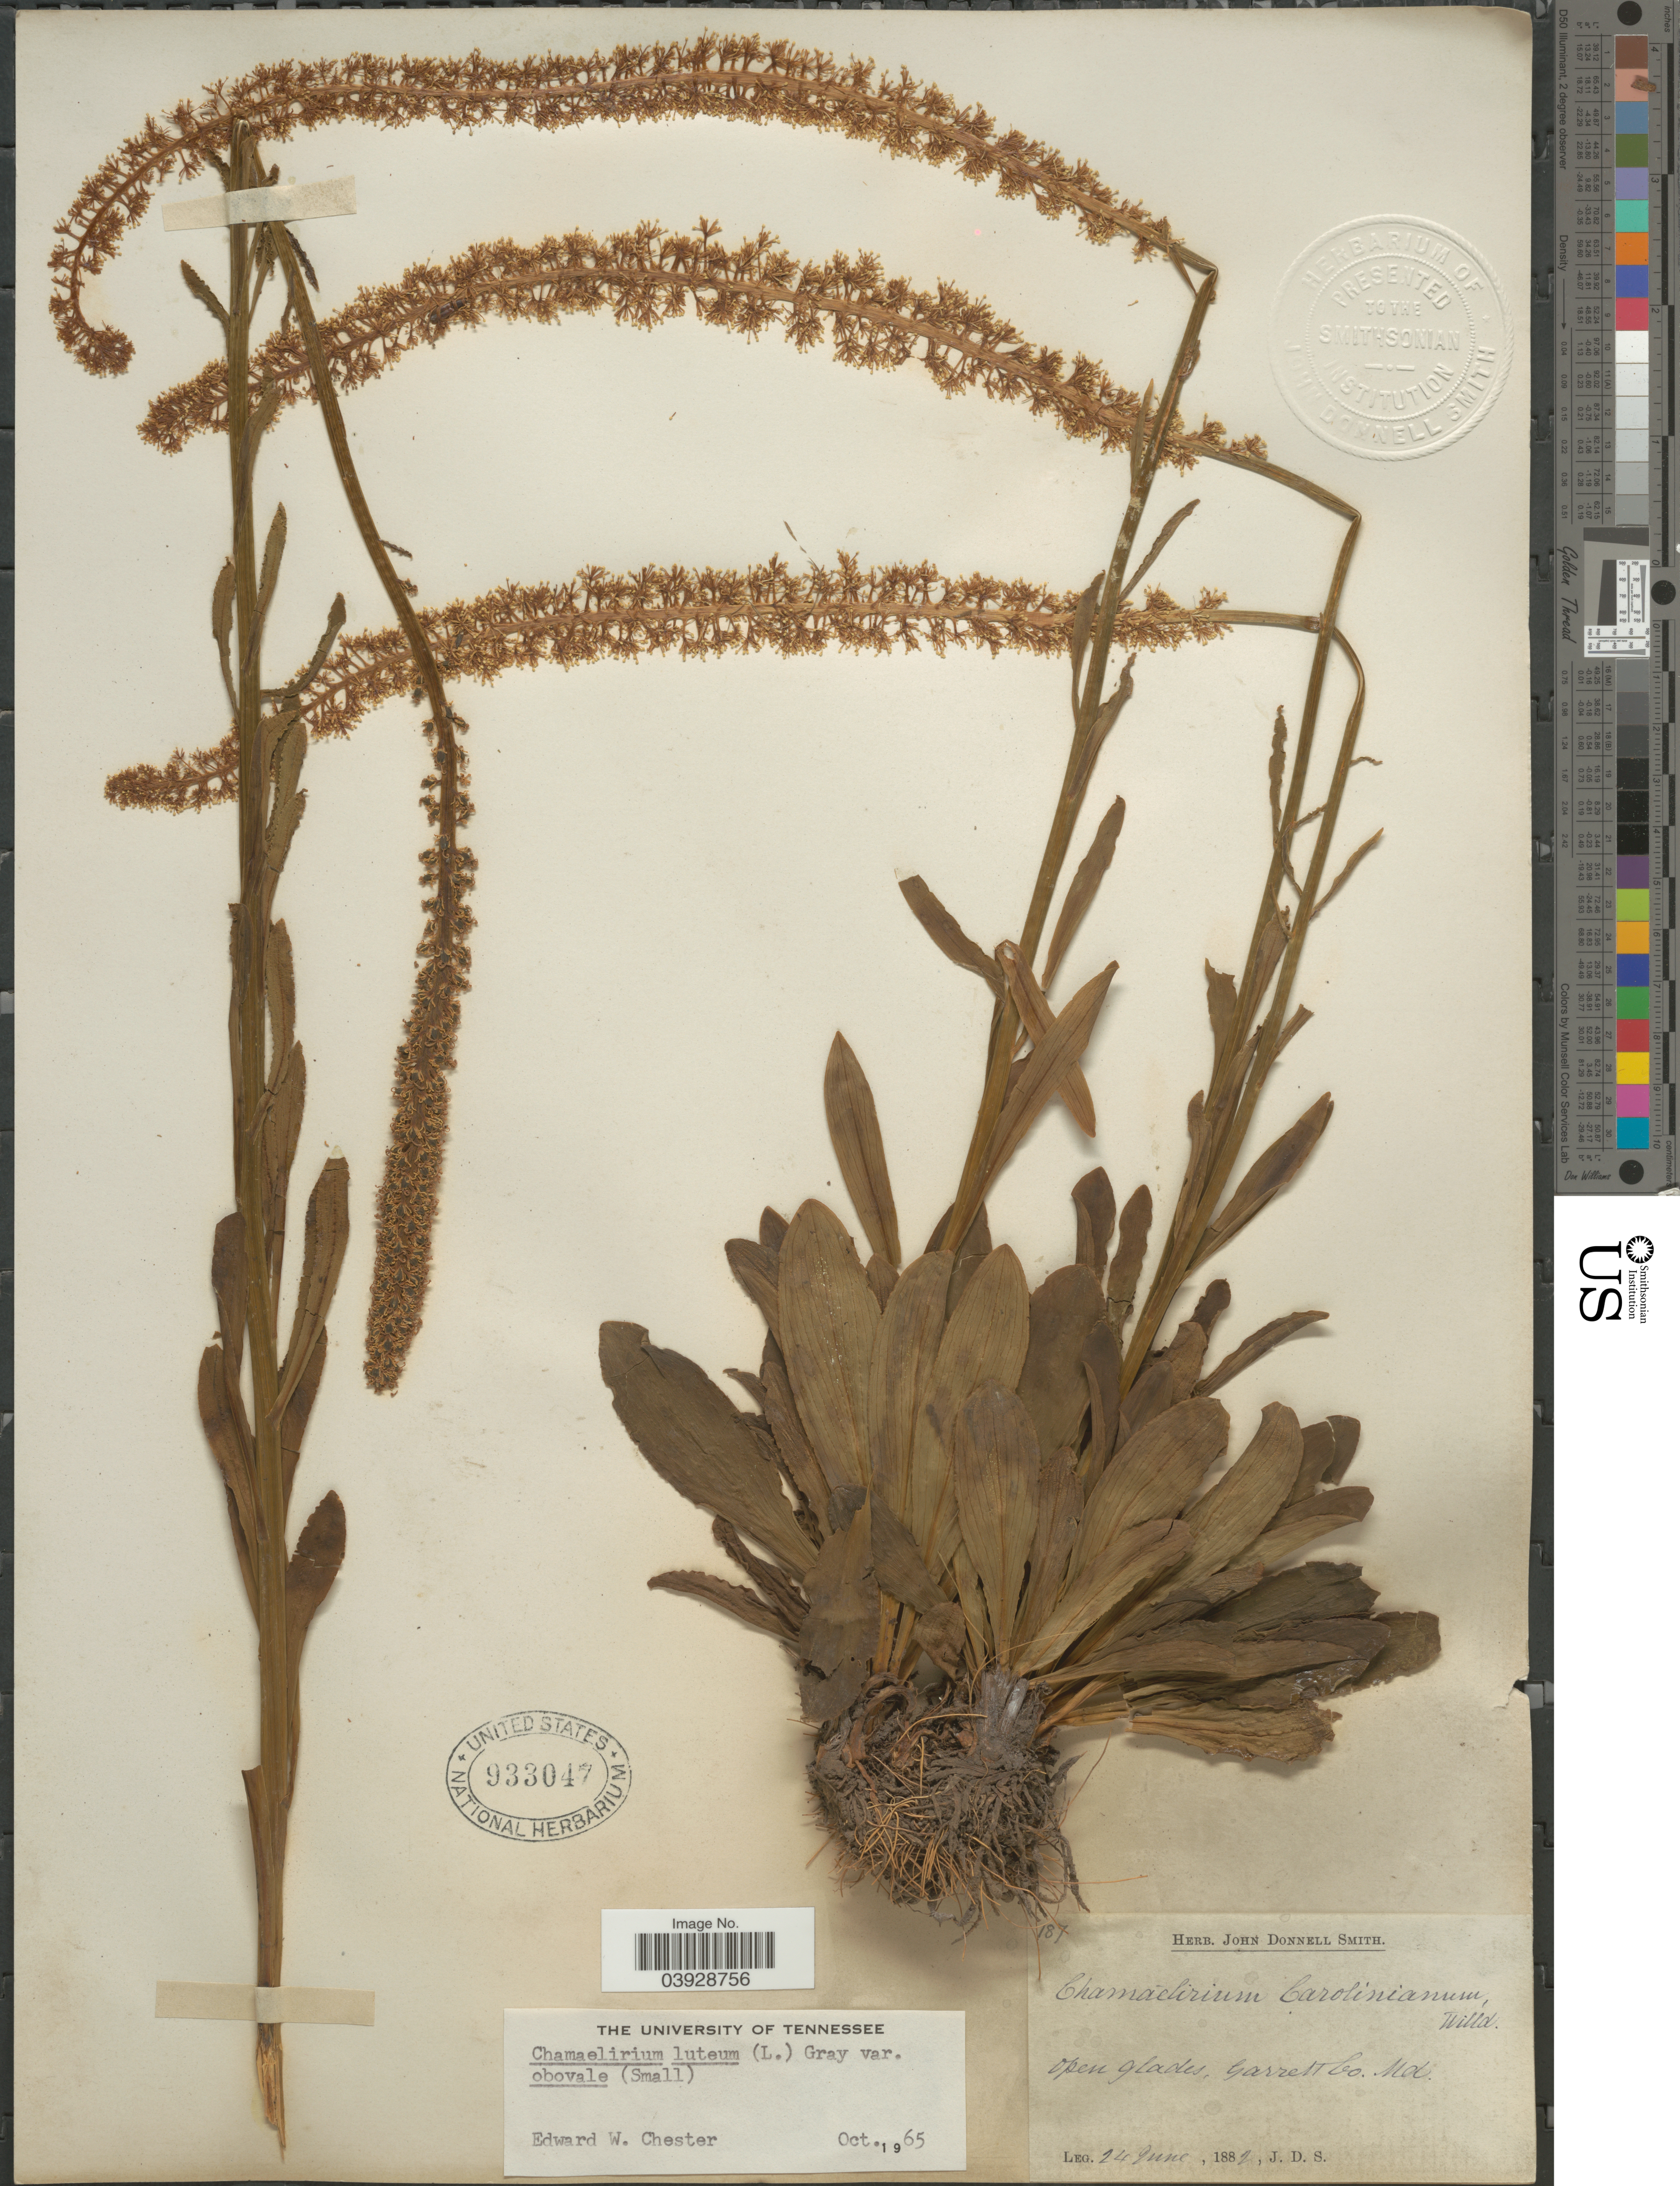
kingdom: Plantae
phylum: Tracheophyta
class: Liliopsida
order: Liliales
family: Melanthiaceae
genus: Chamaelirium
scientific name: Chamaelirium luteum var. obovale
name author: (Small) ined.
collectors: J. Donnell Smith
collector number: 187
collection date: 1882-06-24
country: United States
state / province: Maryland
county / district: Garrett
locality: Garrett Co.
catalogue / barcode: US 933047